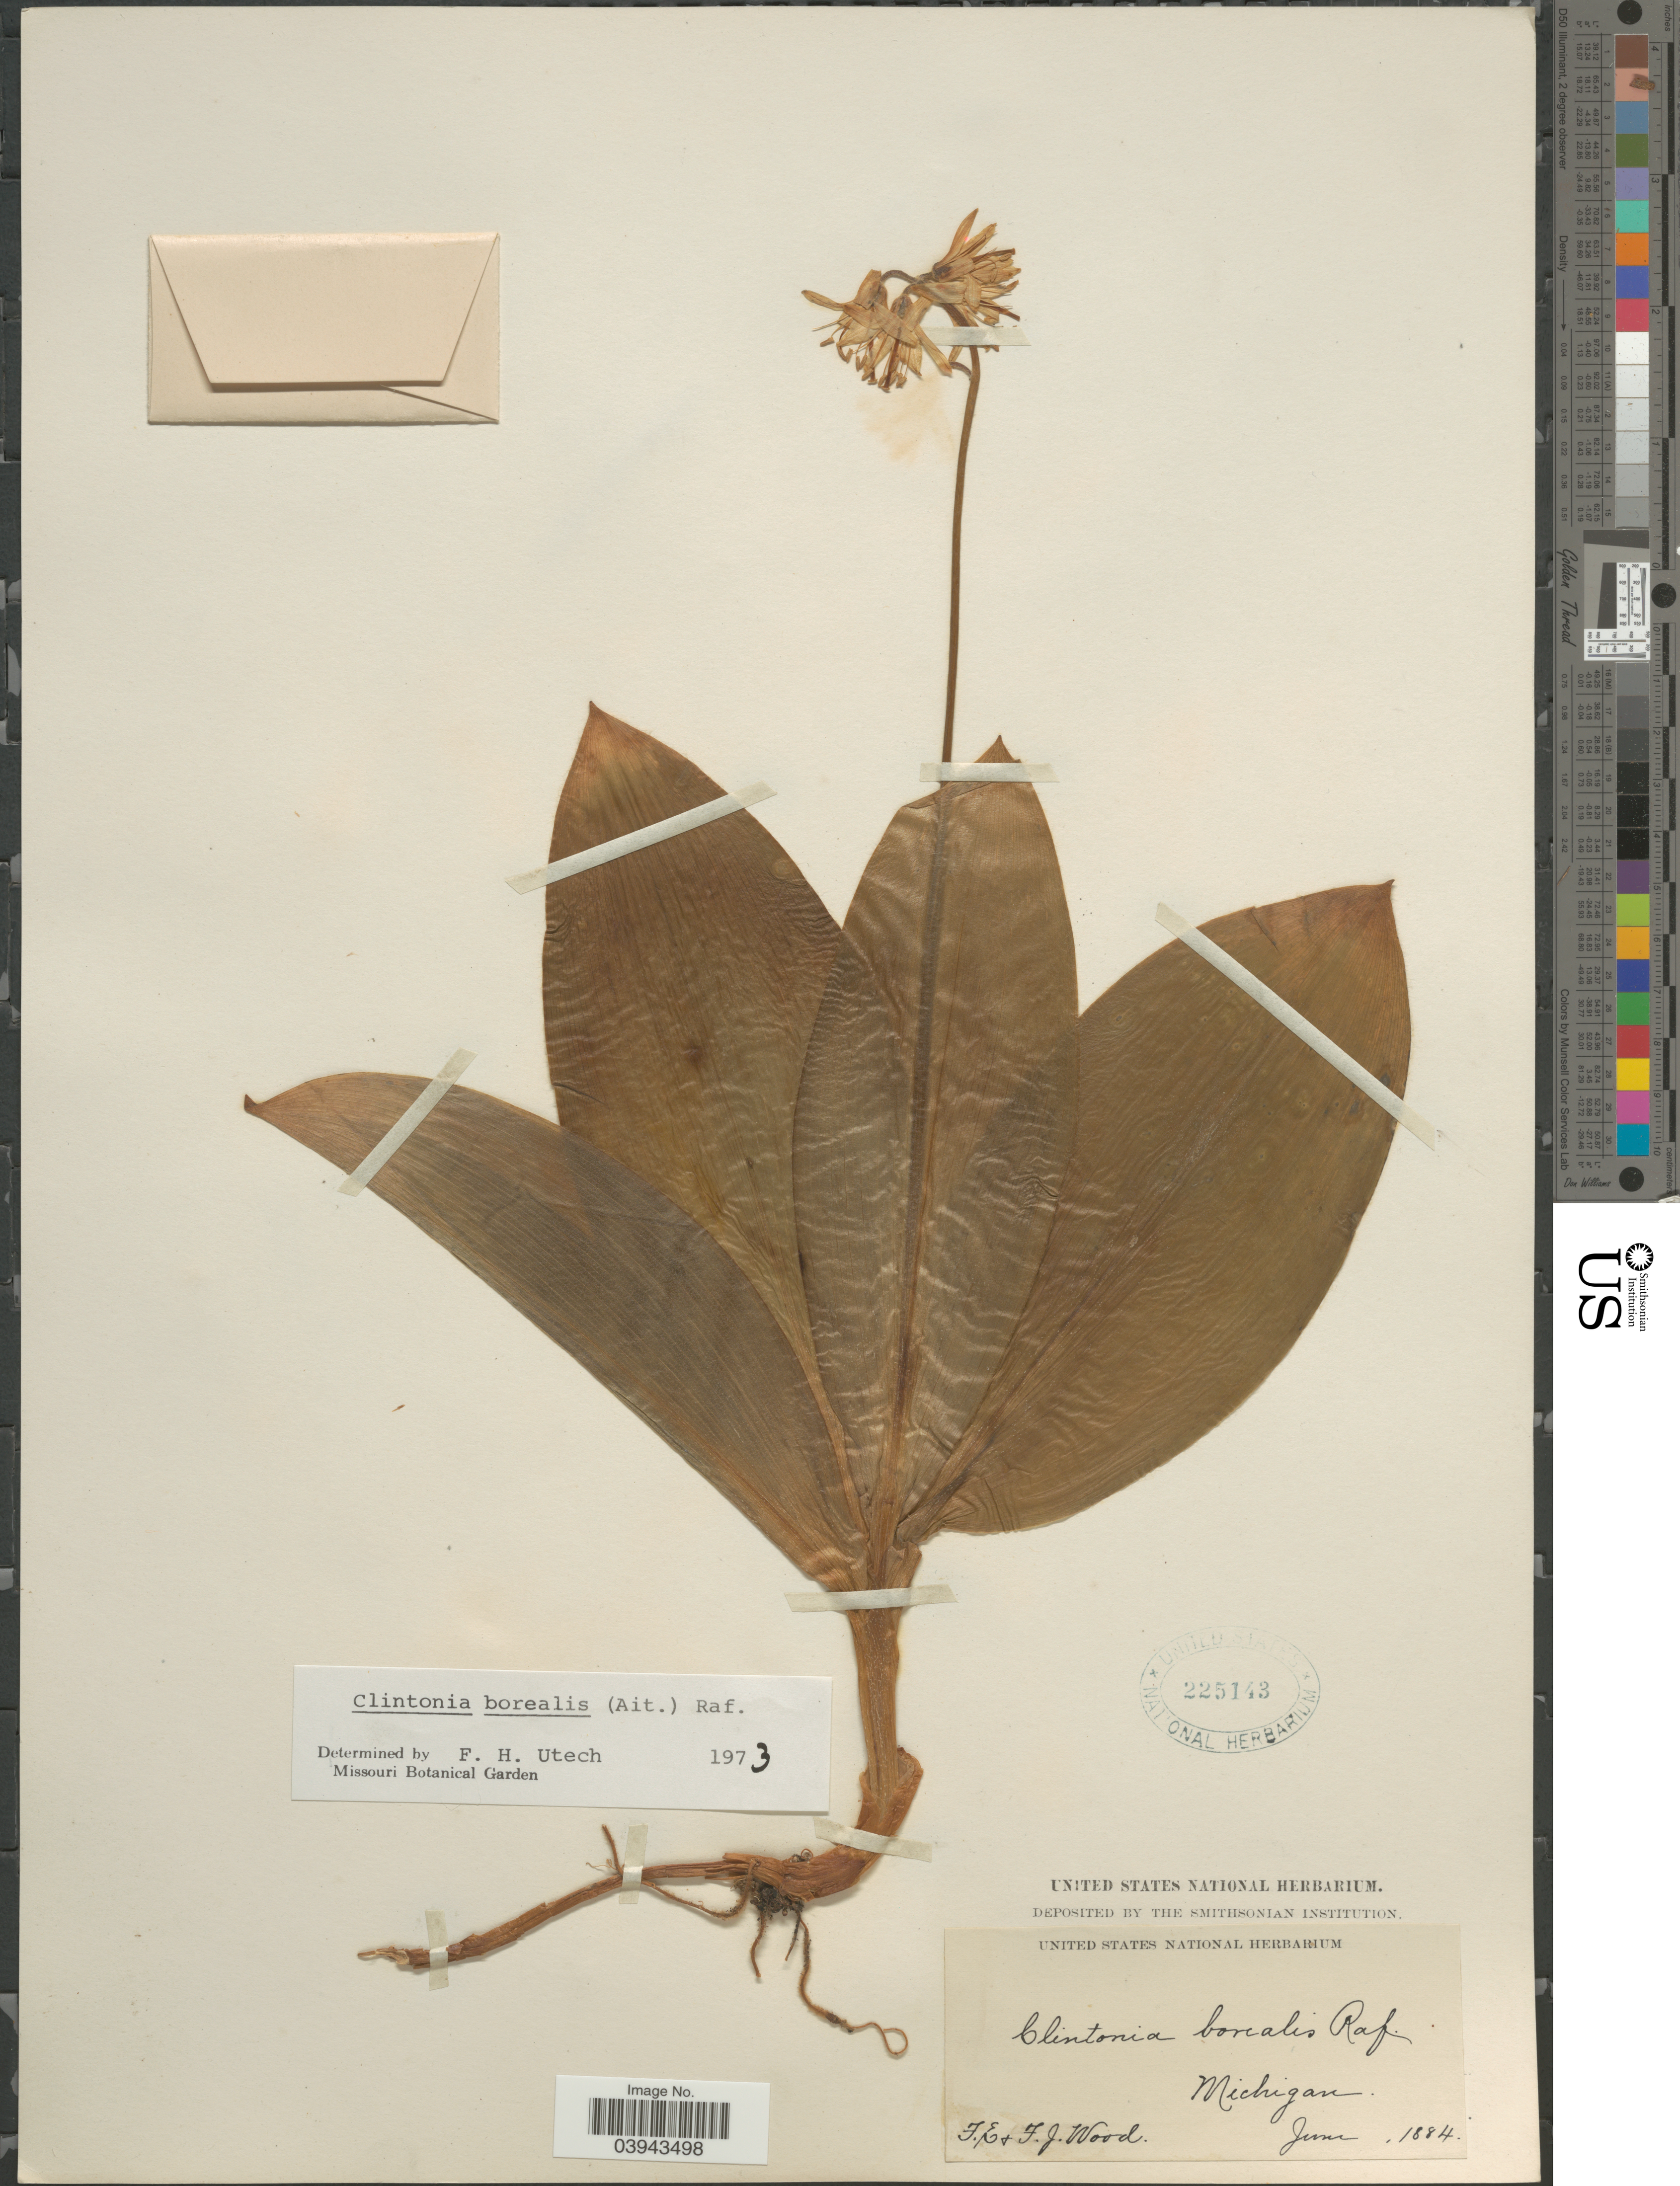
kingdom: Plantae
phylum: Tracheophyta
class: Liliopsida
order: Liliales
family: Liliaceae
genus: Clintonia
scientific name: Clintonia borealis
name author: (Aiton) Raf.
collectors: F. Wood & F. Wood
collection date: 1884-06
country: United States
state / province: Michigan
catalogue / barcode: US 225143